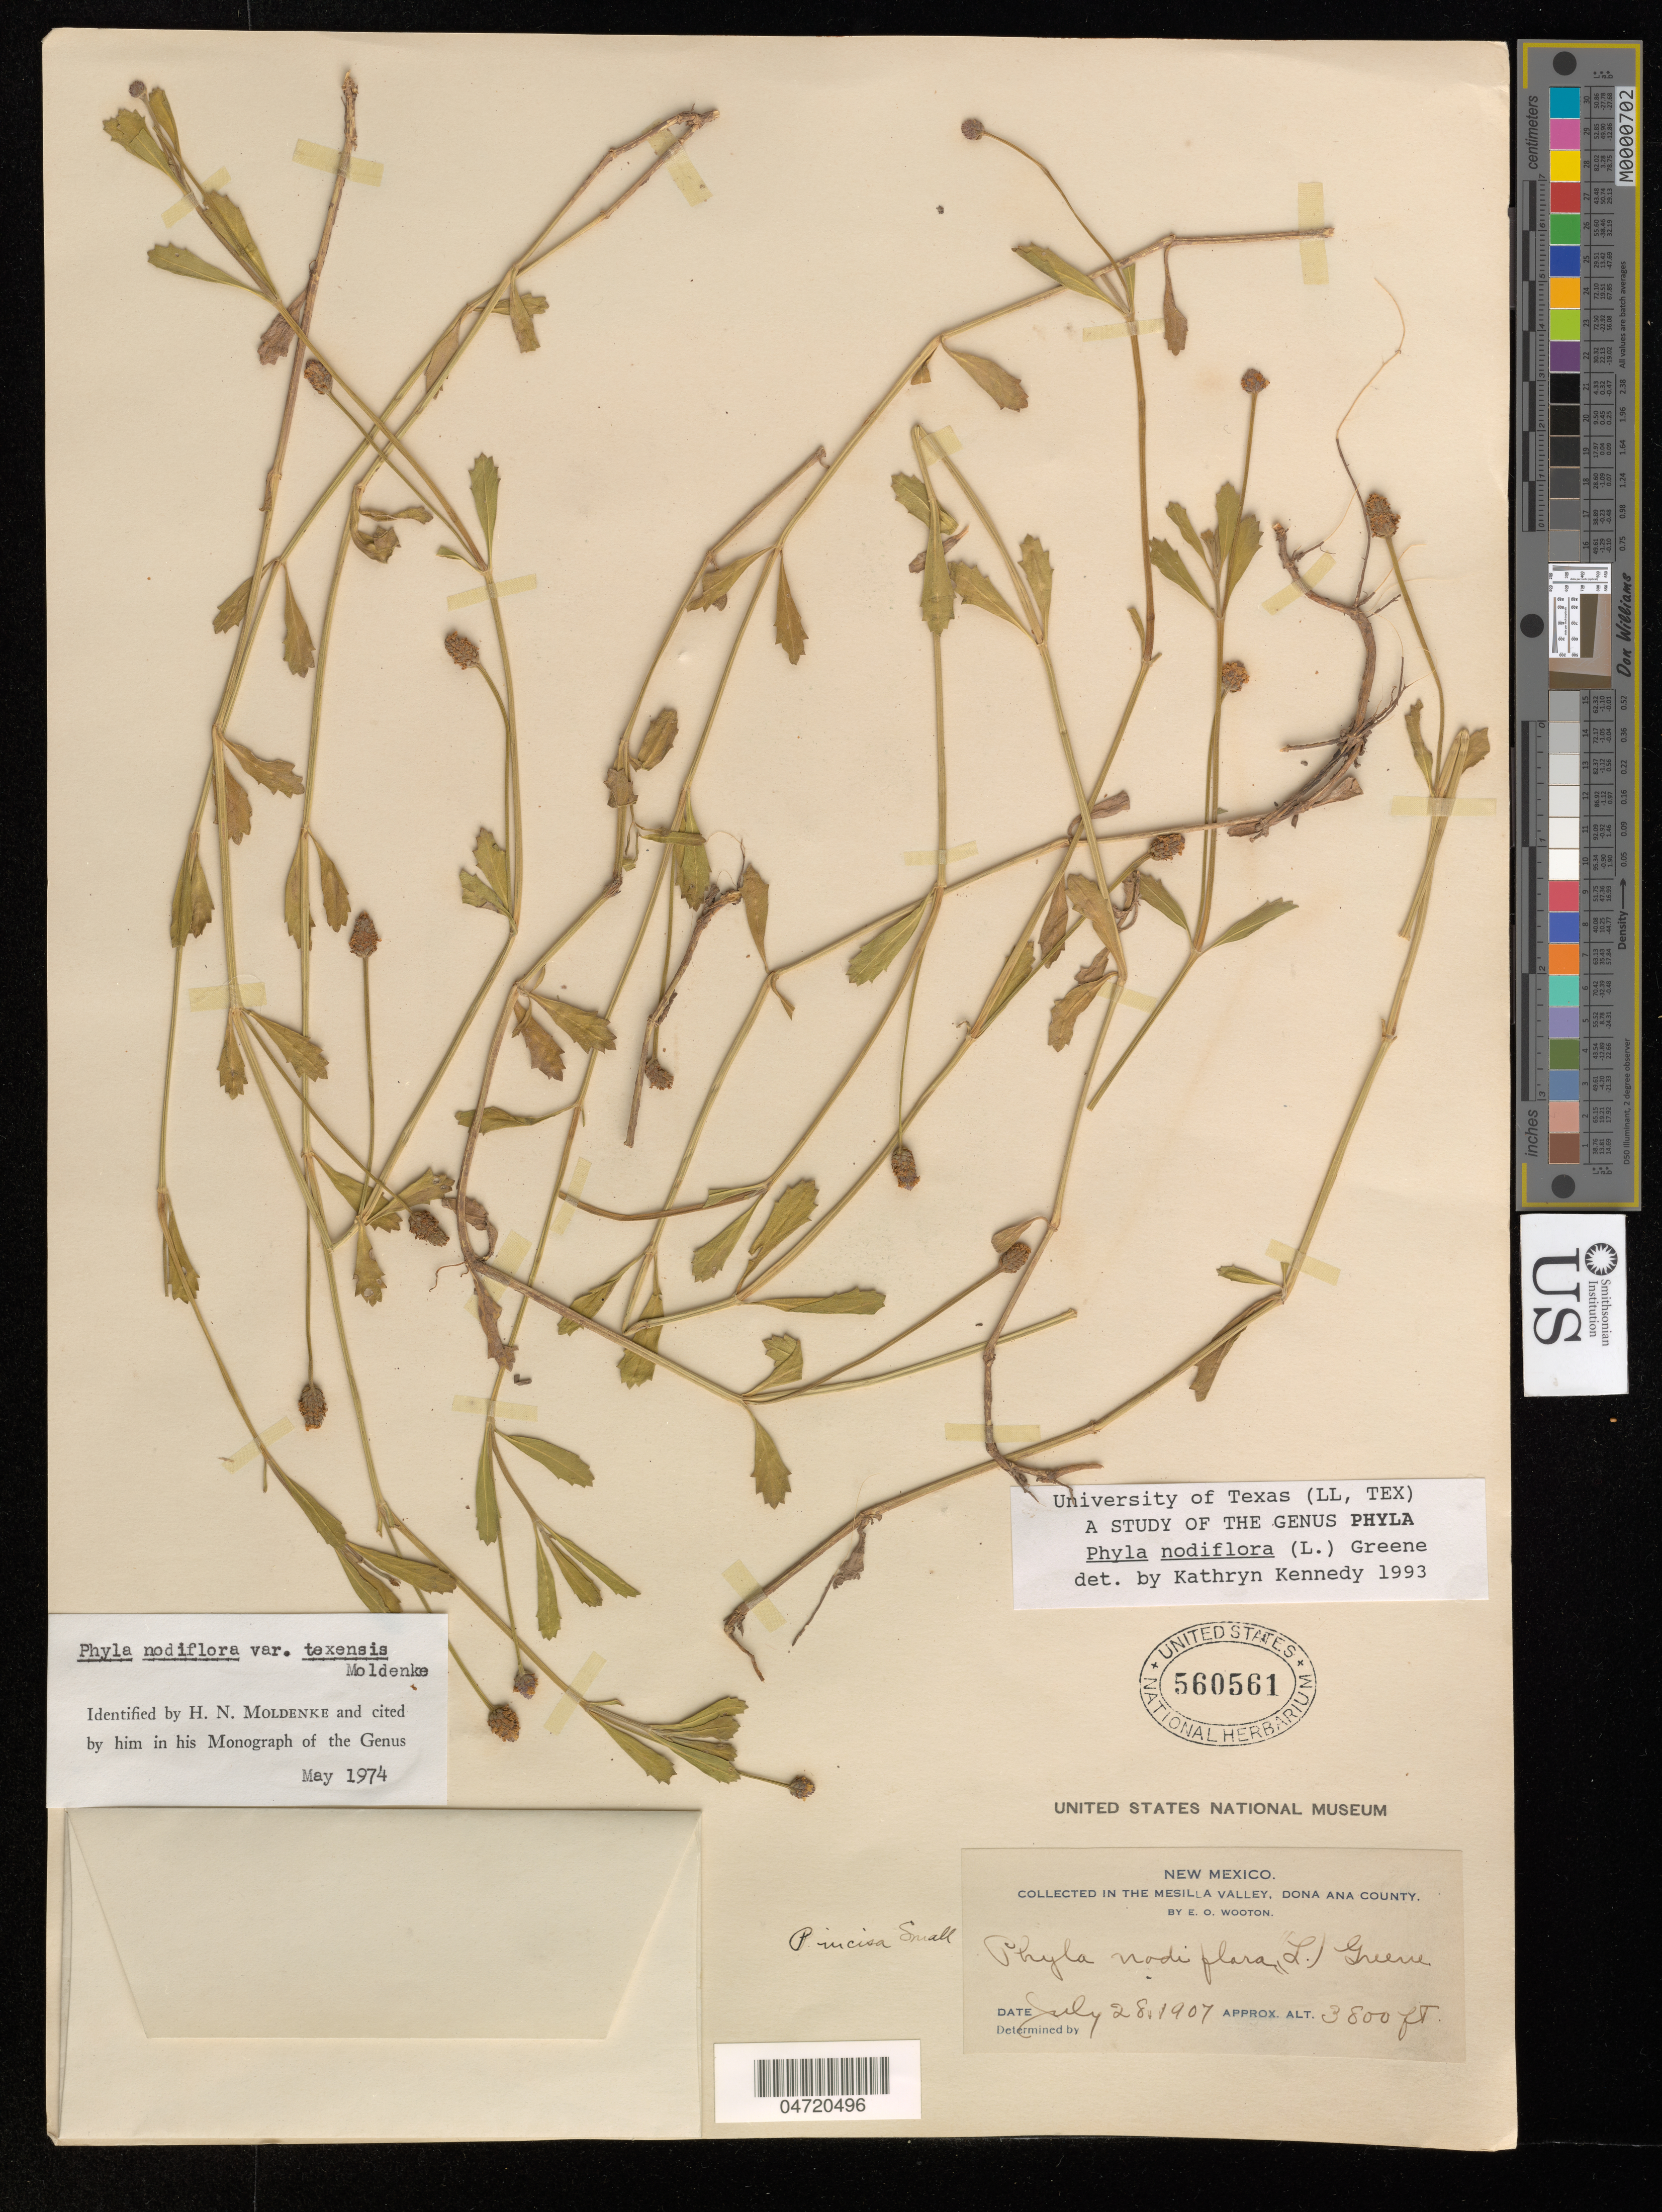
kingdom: Plantae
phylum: Tracheophyta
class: Magnoliopsida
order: Lamiales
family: Verbenaceae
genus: Phyla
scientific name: Phyla nodiflora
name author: (L.) Greene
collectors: E. O. Wooton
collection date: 1907-07-28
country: United States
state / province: New Mexico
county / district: Dona Ana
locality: In the Mesilla Valley, Dona Ana County.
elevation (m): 1158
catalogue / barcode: US 560561